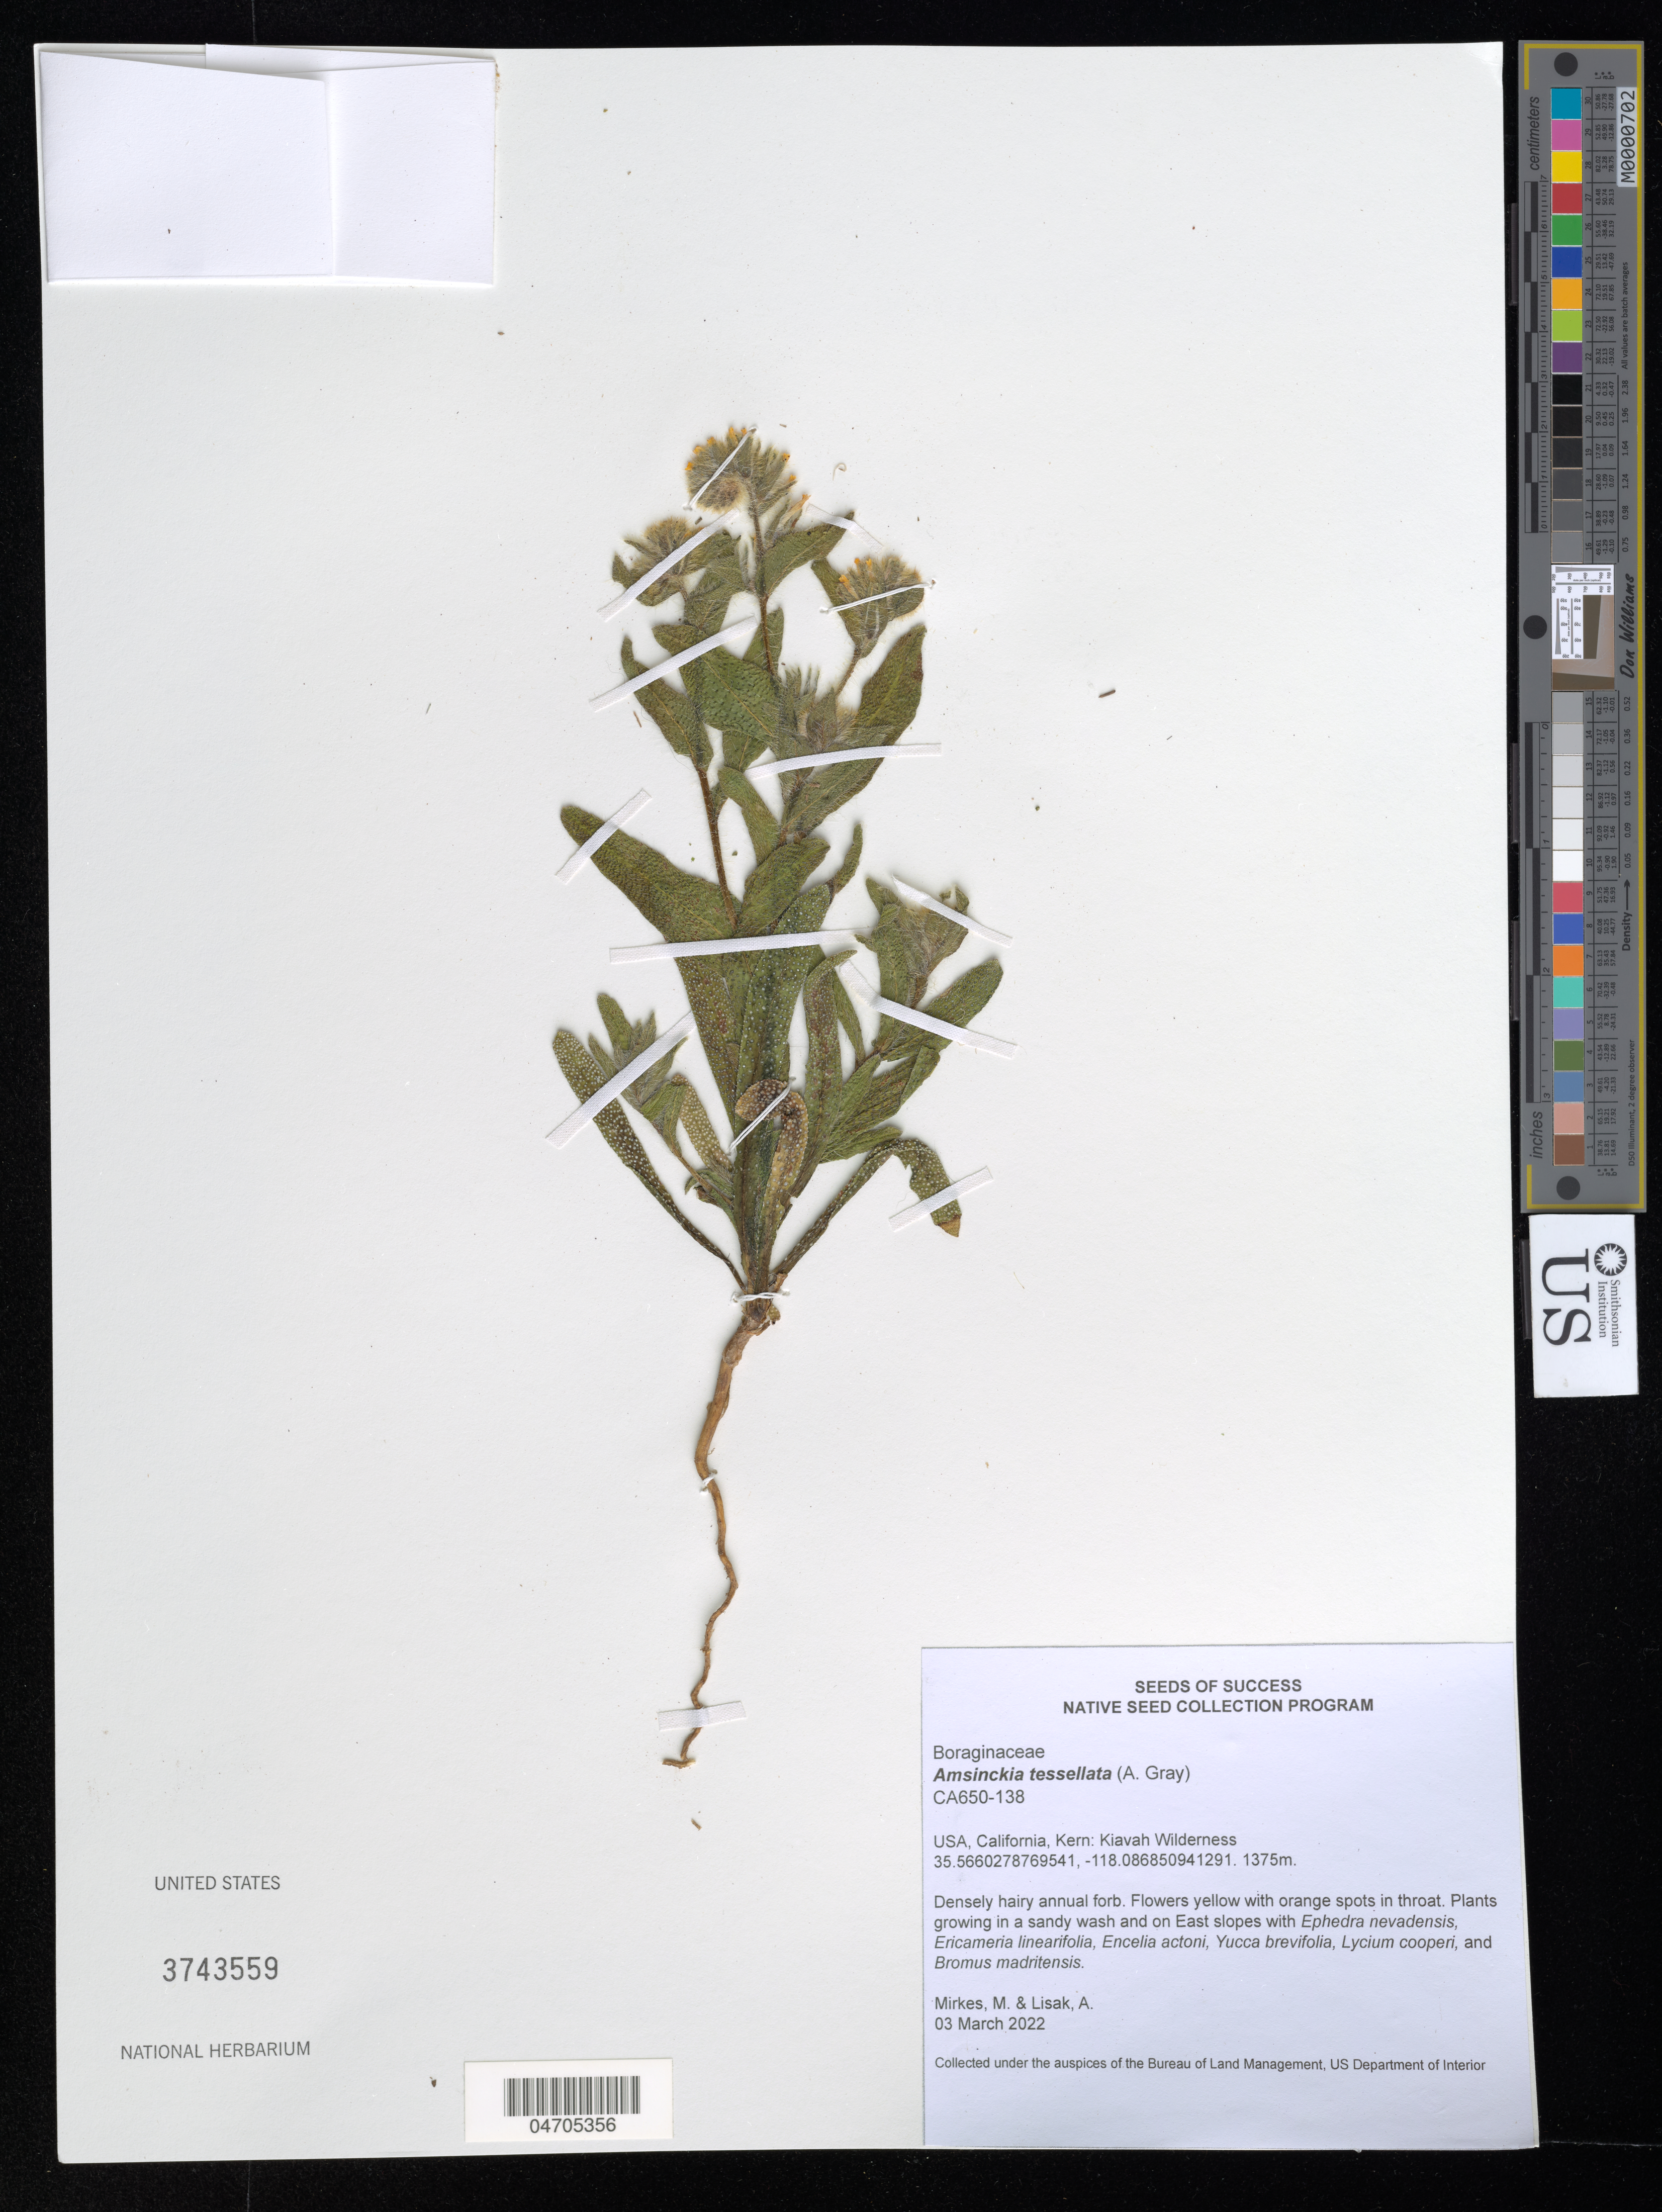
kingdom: Plantae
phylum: Tracheophyta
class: Magnoliopsida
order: Boraginales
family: Boraginaceae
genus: Amsinckia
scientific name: Amsinckia tessellata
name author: A. Gray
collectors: M. Mirkes & A. Lisak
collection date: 2022-03-03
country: United States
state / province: California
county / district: Kern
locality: Kern: Kiavah Wilderness.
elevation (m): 1375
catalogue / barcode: US 3743559